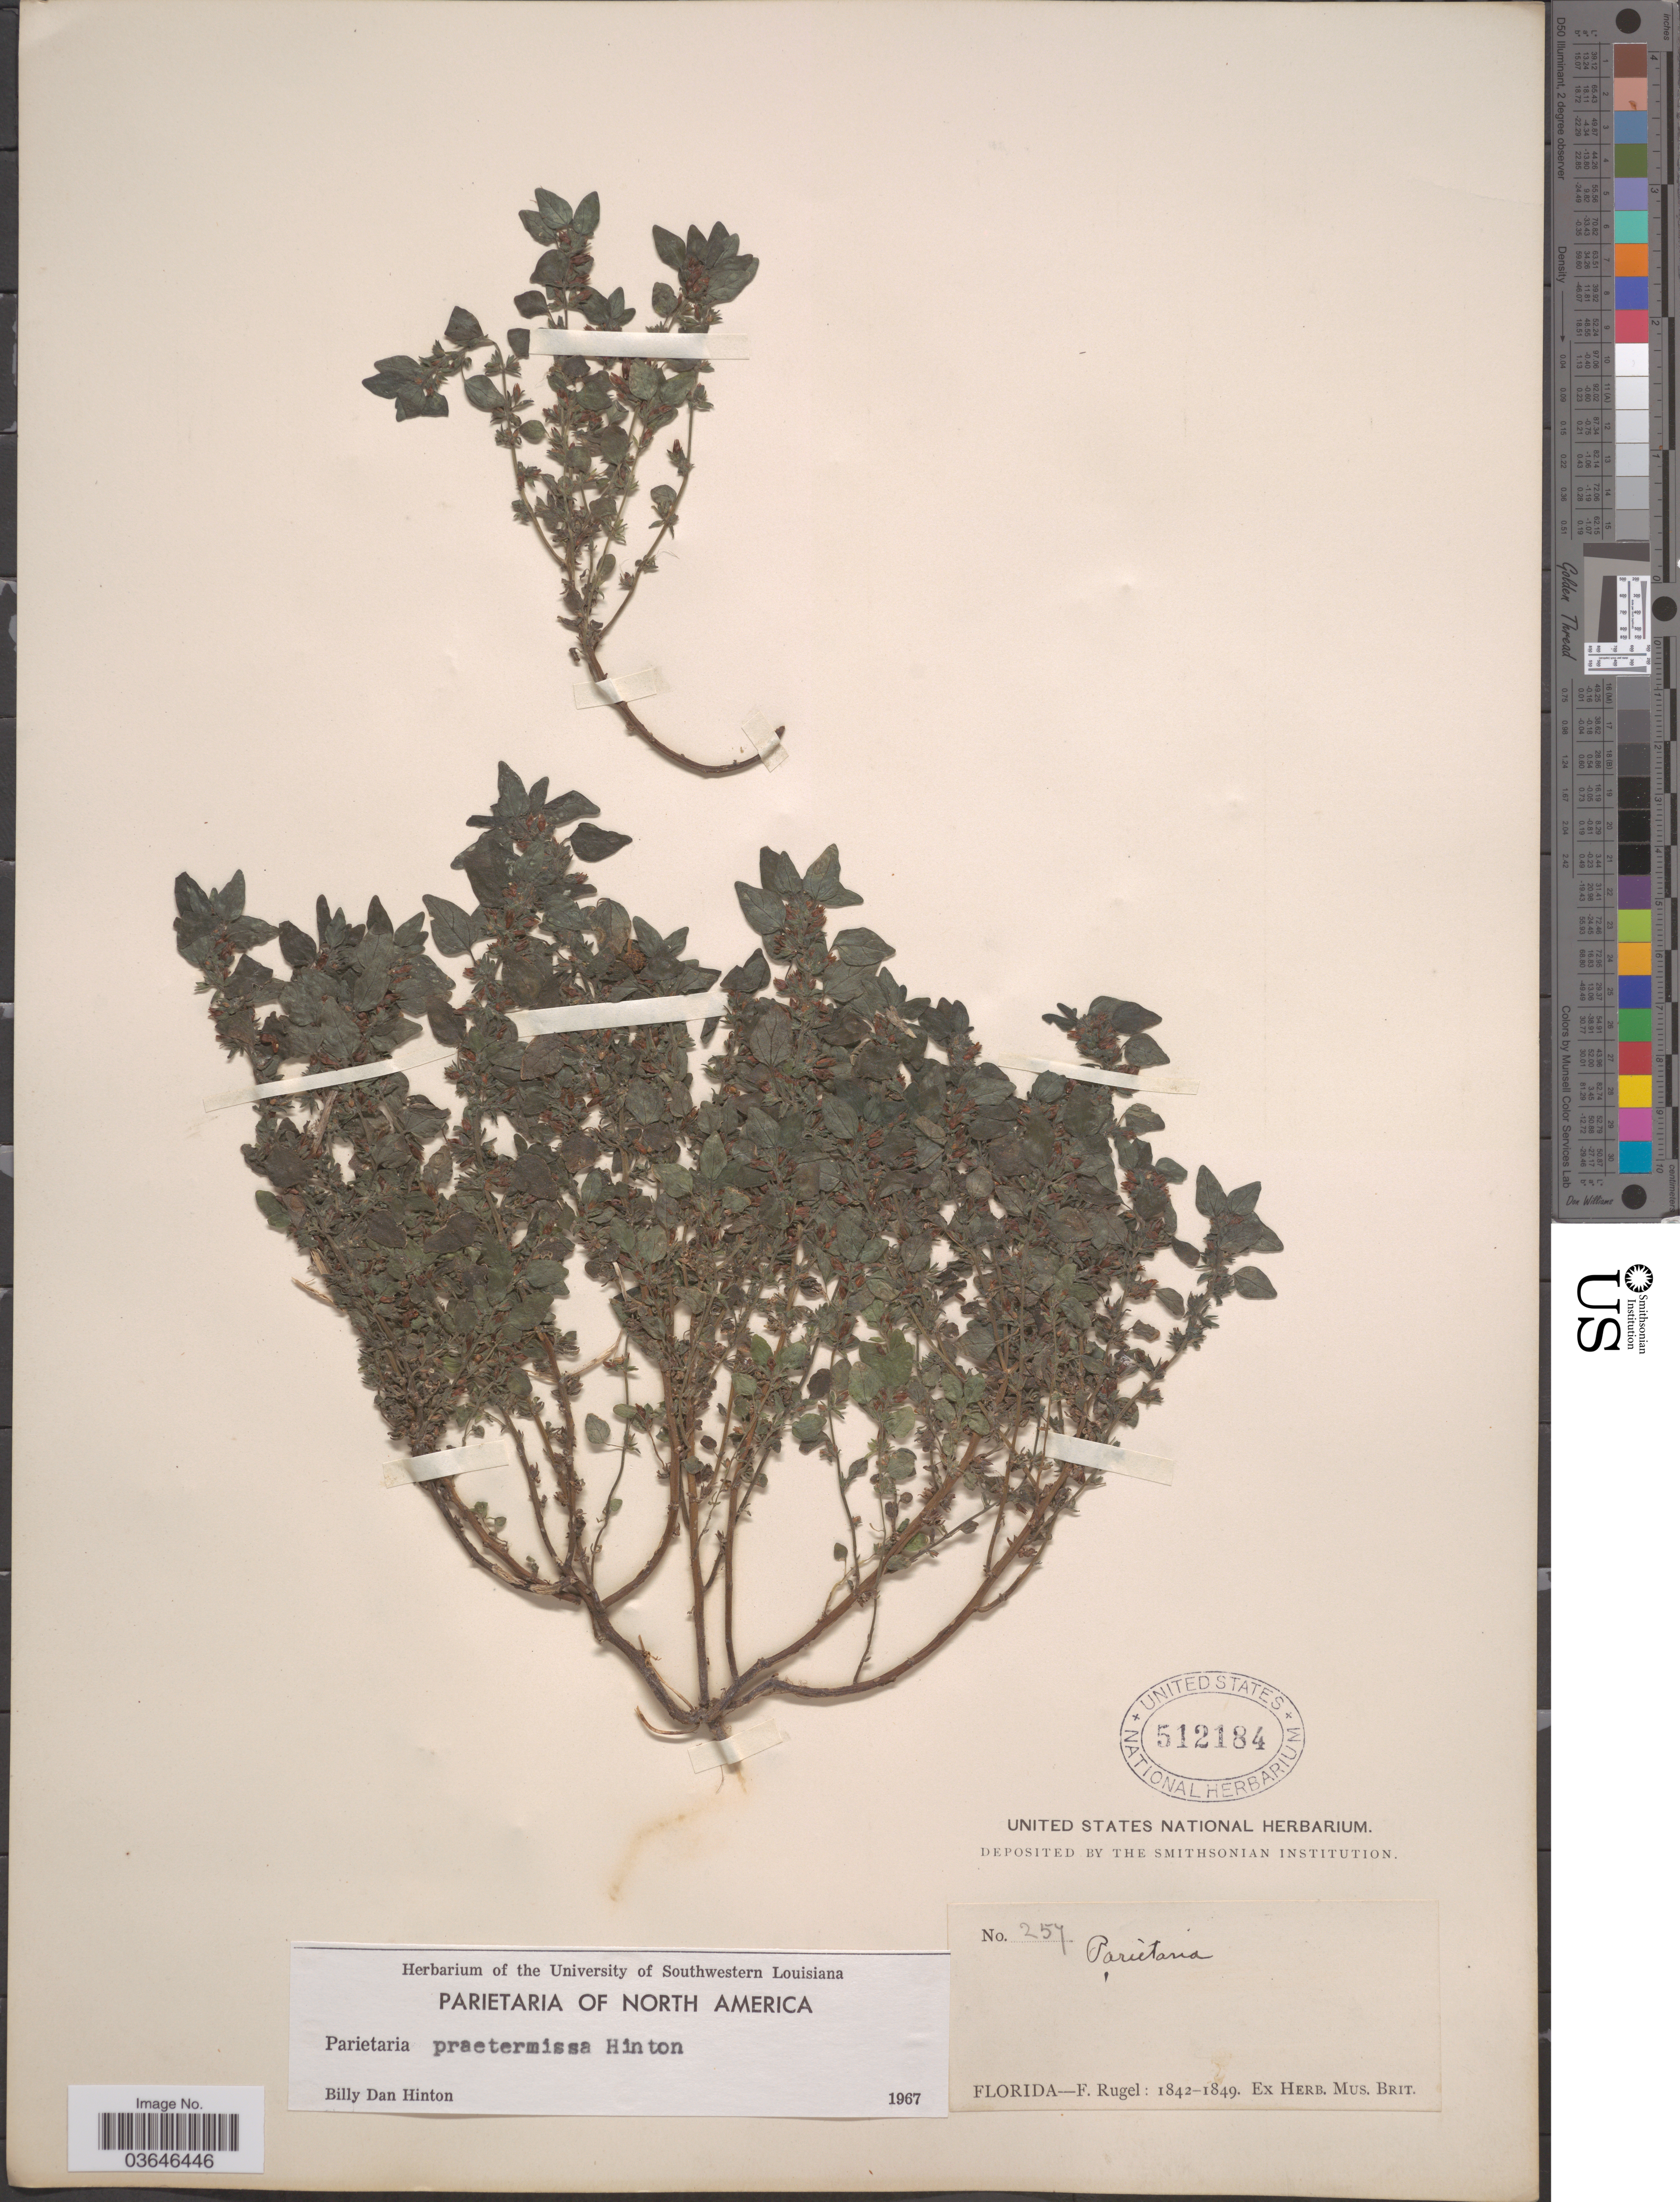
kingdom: Plantae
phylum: Tracheophyta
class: Magnoliopsida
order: Rosales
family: Urticaceae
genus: Parietaria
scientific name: Parietaria praetermissa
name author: Hinton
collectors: F. Rugel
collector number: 257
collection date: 1842/1849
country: United States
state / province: Florida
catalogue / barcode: US 512184